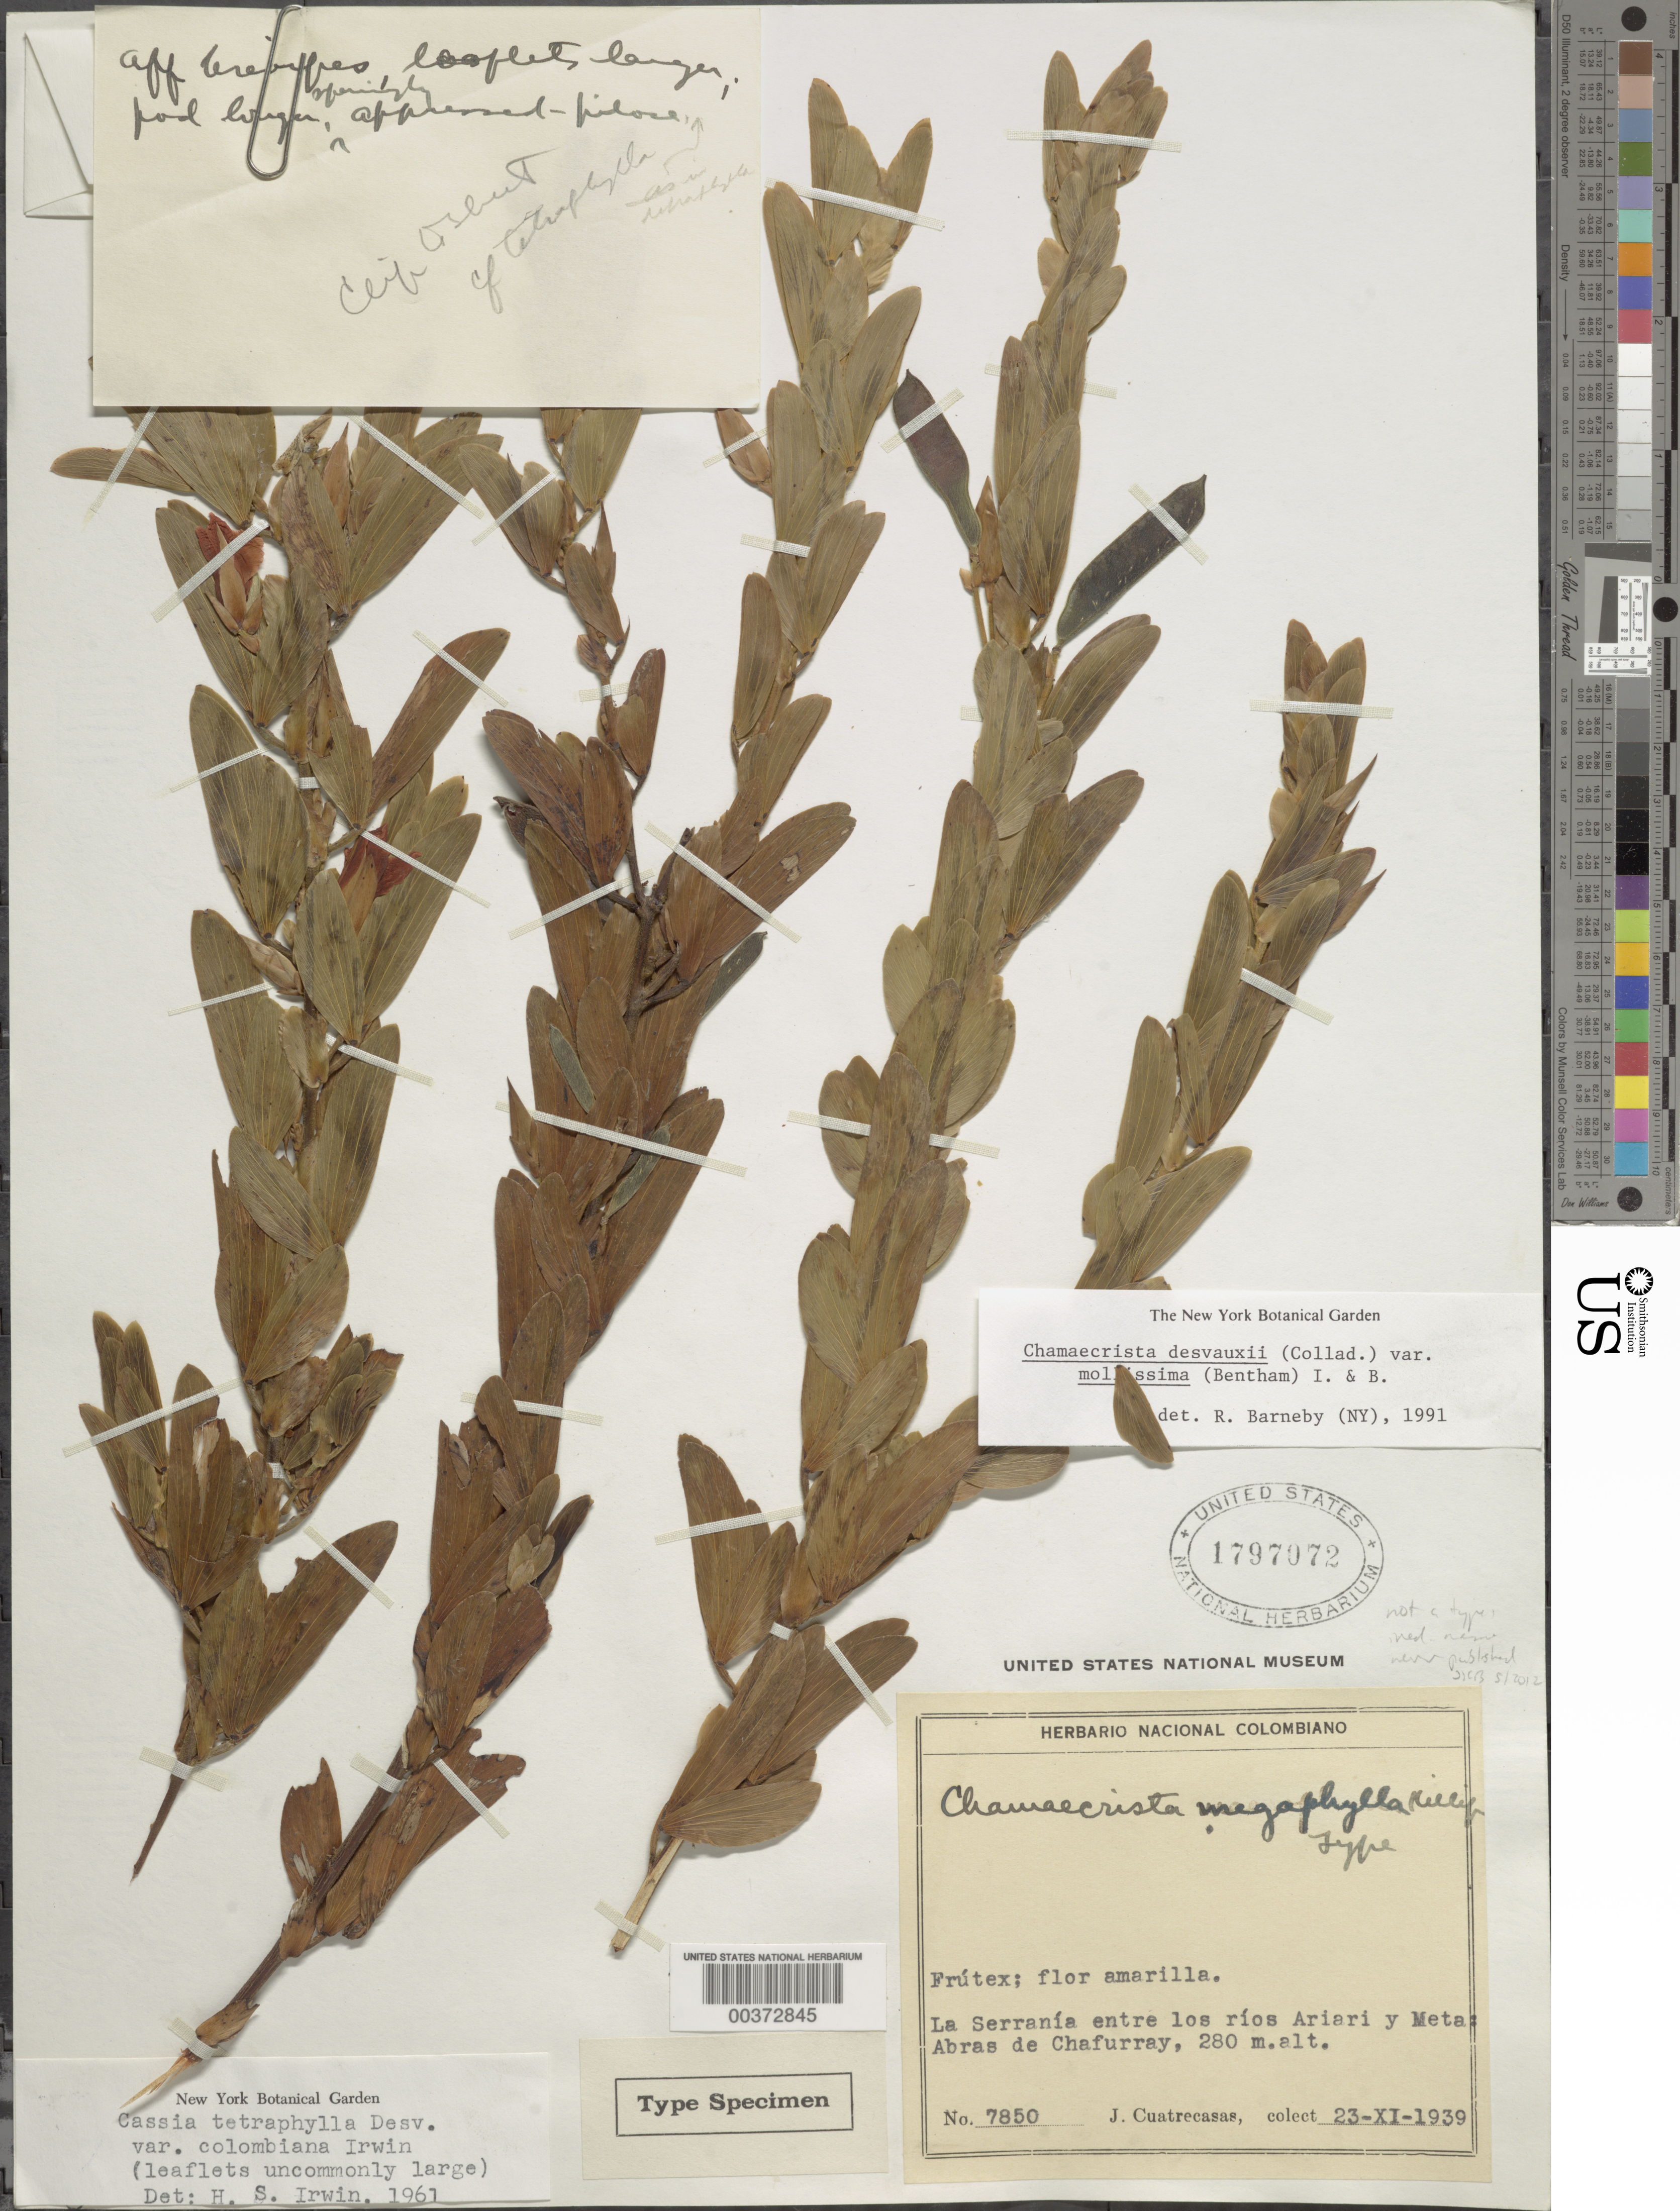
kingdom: Plantae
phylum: Tracheophyta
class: Magnoliopsida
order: Fabales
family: Fabaceae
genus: Chamaecrista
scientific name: Chamaecrista desvauxii var. mollissima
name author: (Benth.) H.S. Irwin & Barneby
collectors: J. Cuatrecasas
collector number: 7850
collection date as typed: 23 Nov 1939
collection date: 1939-11-23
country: Colombia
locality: La Serrania entre los Rios Ariari y Meta; Abras de Chafurray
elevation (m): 280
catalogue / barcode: US 1797072